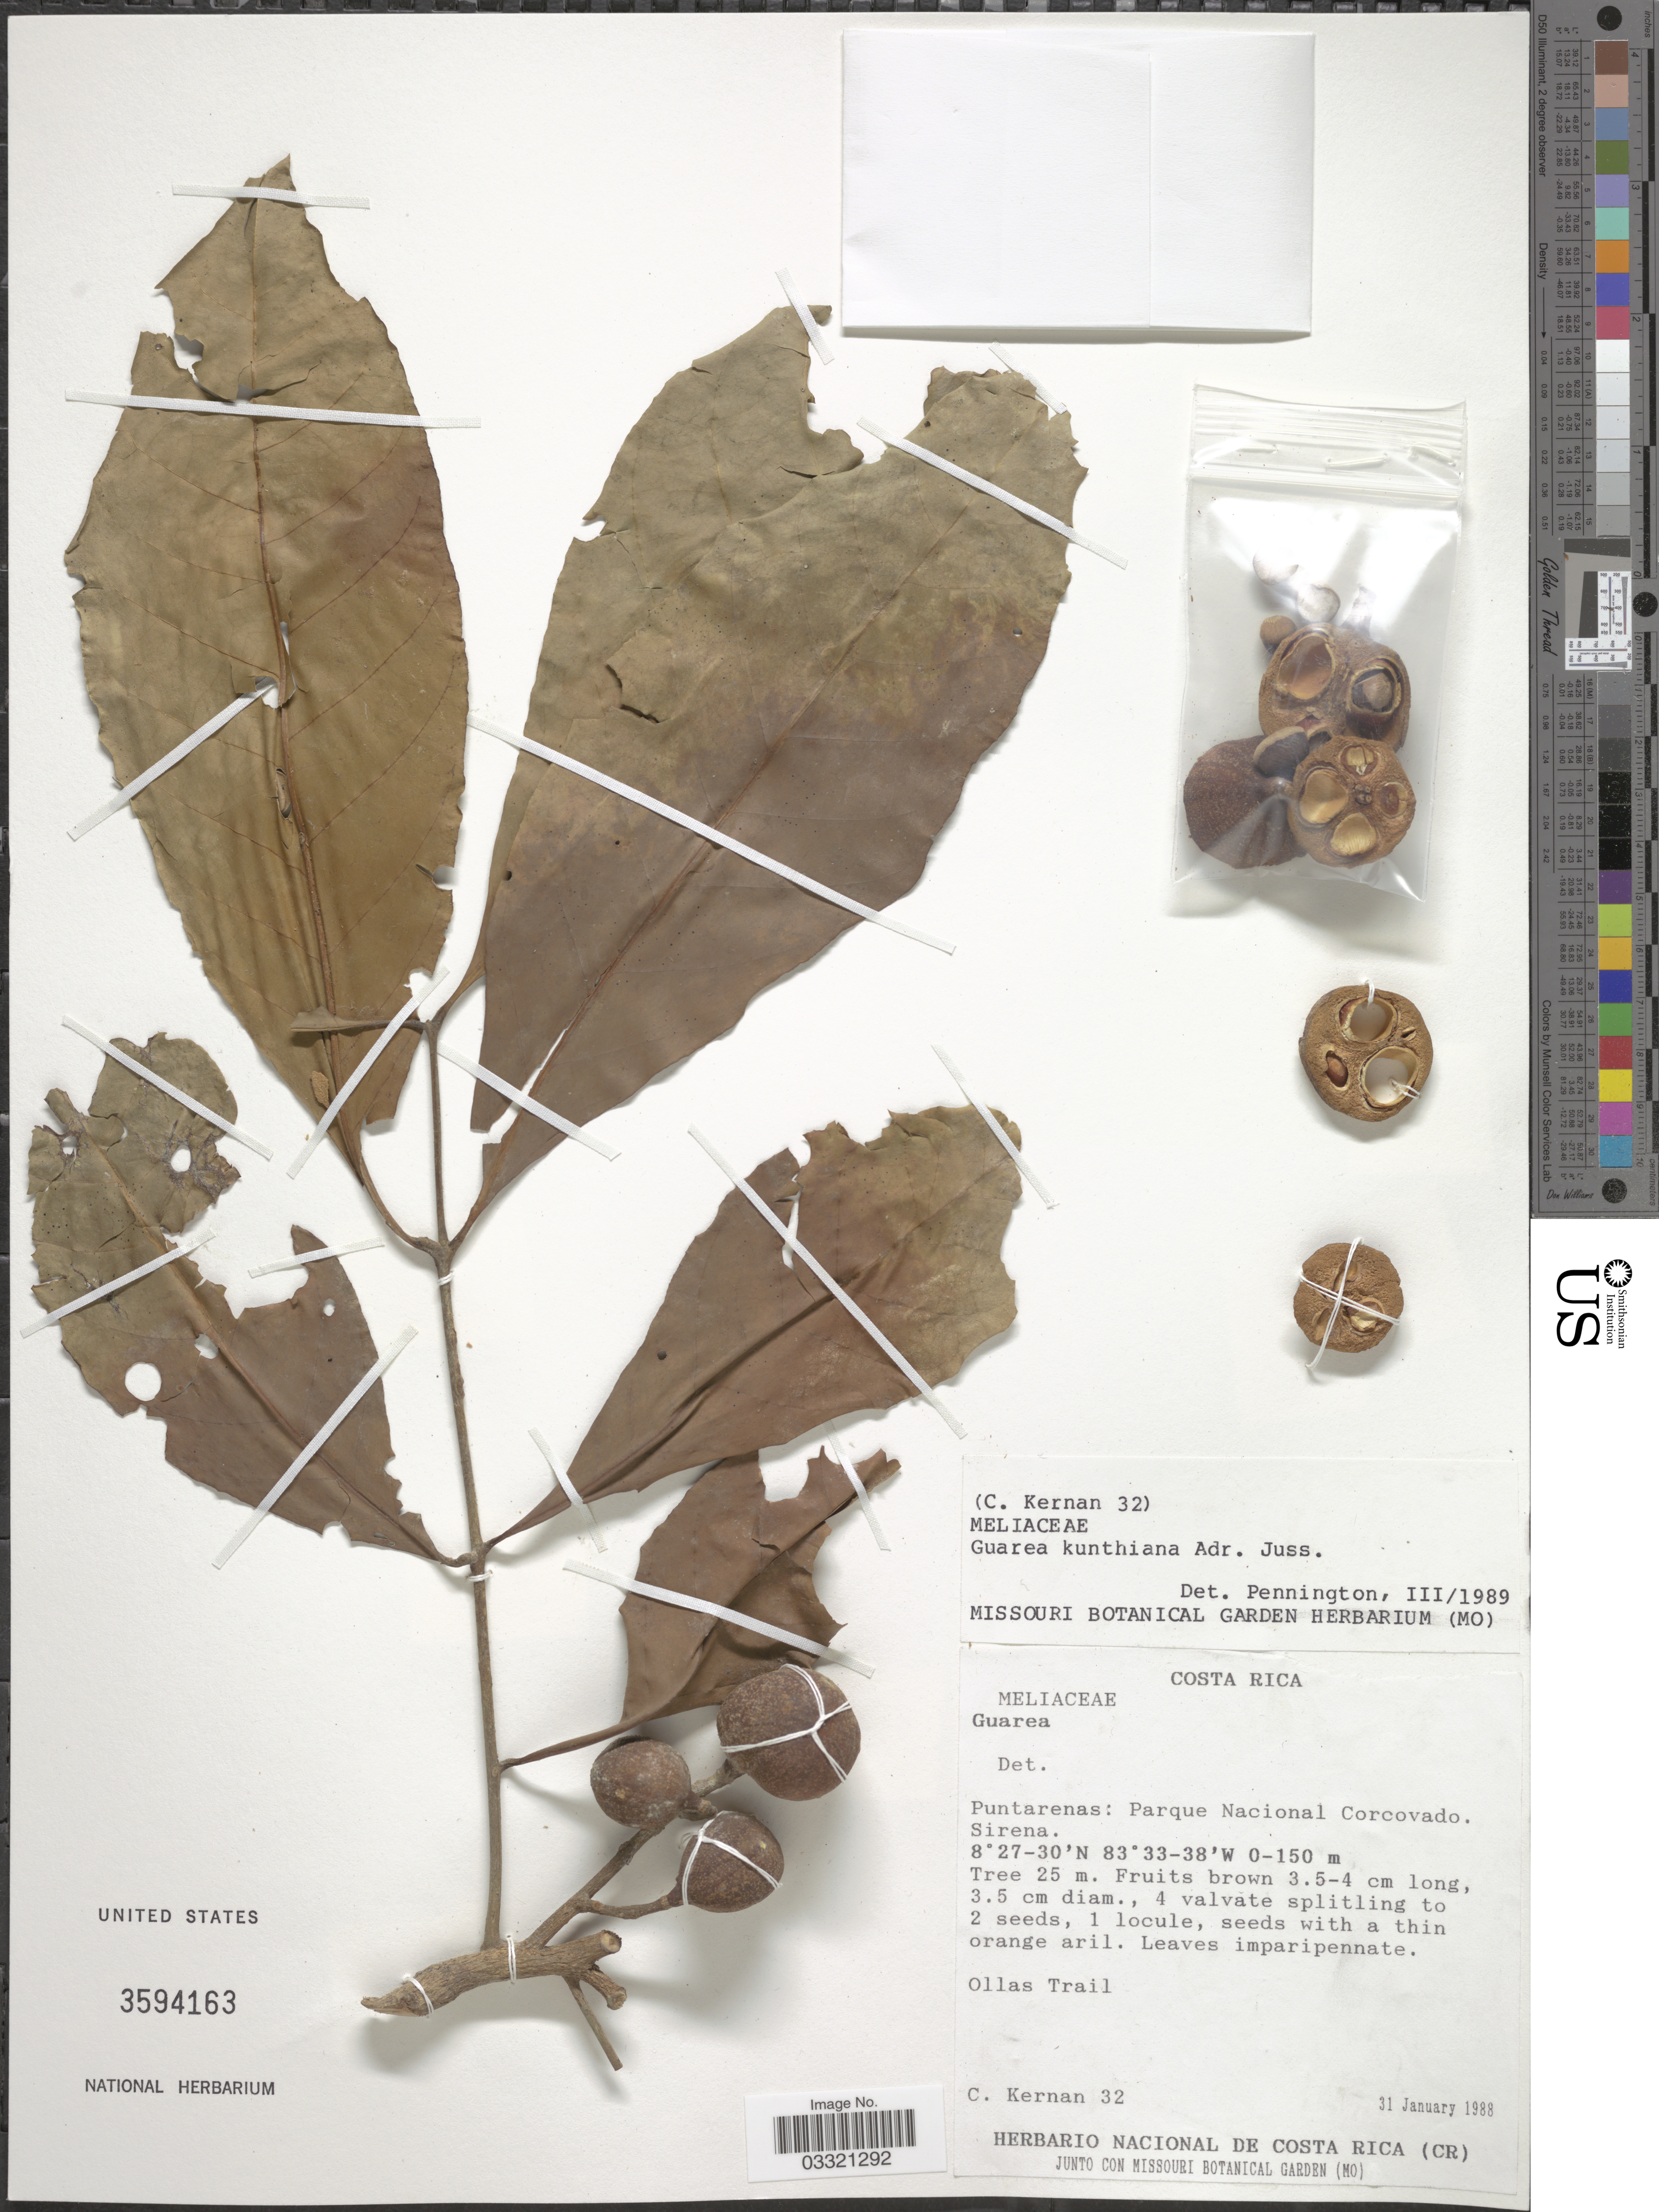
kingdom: Plantae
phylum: Tracheophyta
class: Magnoliopsida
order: Sapindales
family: Meliaceae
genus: Guarea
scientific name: Guarea kunthiana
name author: A. Juss.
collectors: C. Kernan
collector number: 32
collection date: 1988-01-31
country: Costa Rica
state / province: Puntarenas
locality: Parque Nacional Corcovado Sirena.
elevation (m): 0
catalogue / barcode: US 3594163